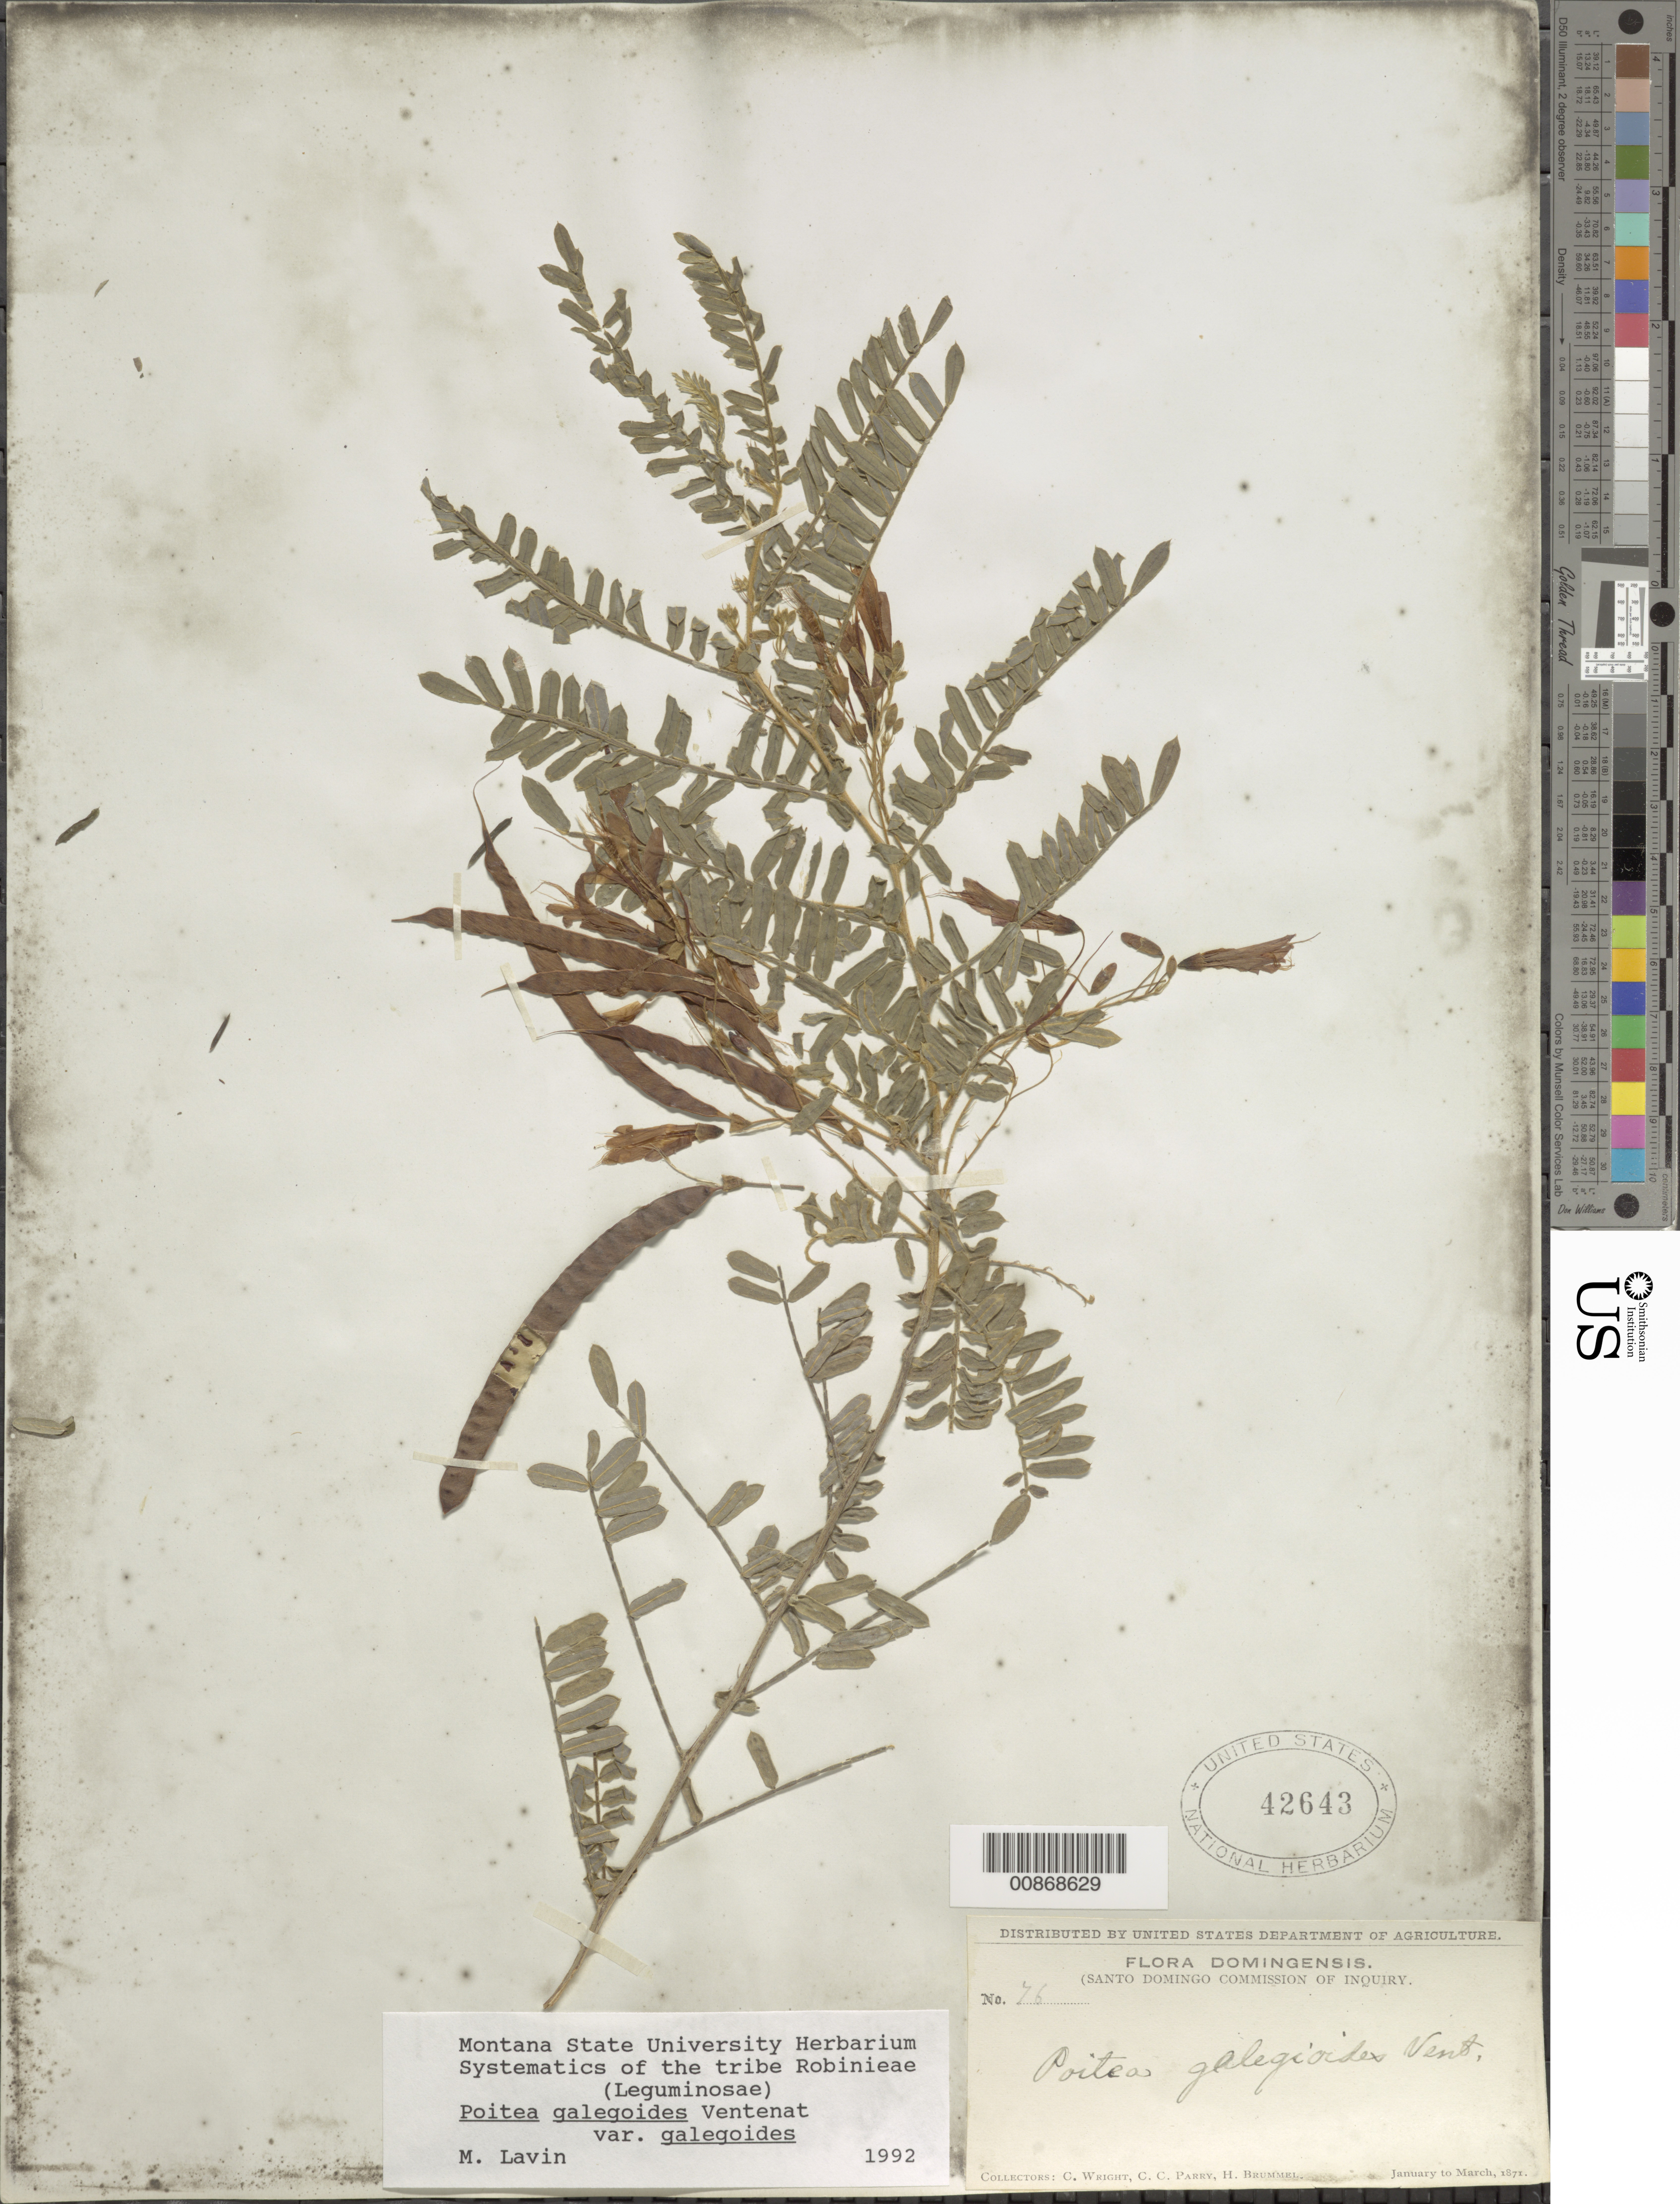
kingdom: Plantae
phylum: Tracheophyta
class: Magnoliopsida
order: Fabales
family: Fabaceae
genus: Poitea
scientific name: Poitea galegoides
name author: Vent.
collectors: C. Wright, C. C. Parry & H. Brummel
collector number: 76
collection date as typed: Jan 1871 to -- Mar 1871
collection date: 1871-01/1871-03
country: Dominican Republic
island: Hispaniola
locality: Dominican Republic.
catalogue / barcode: US 42643